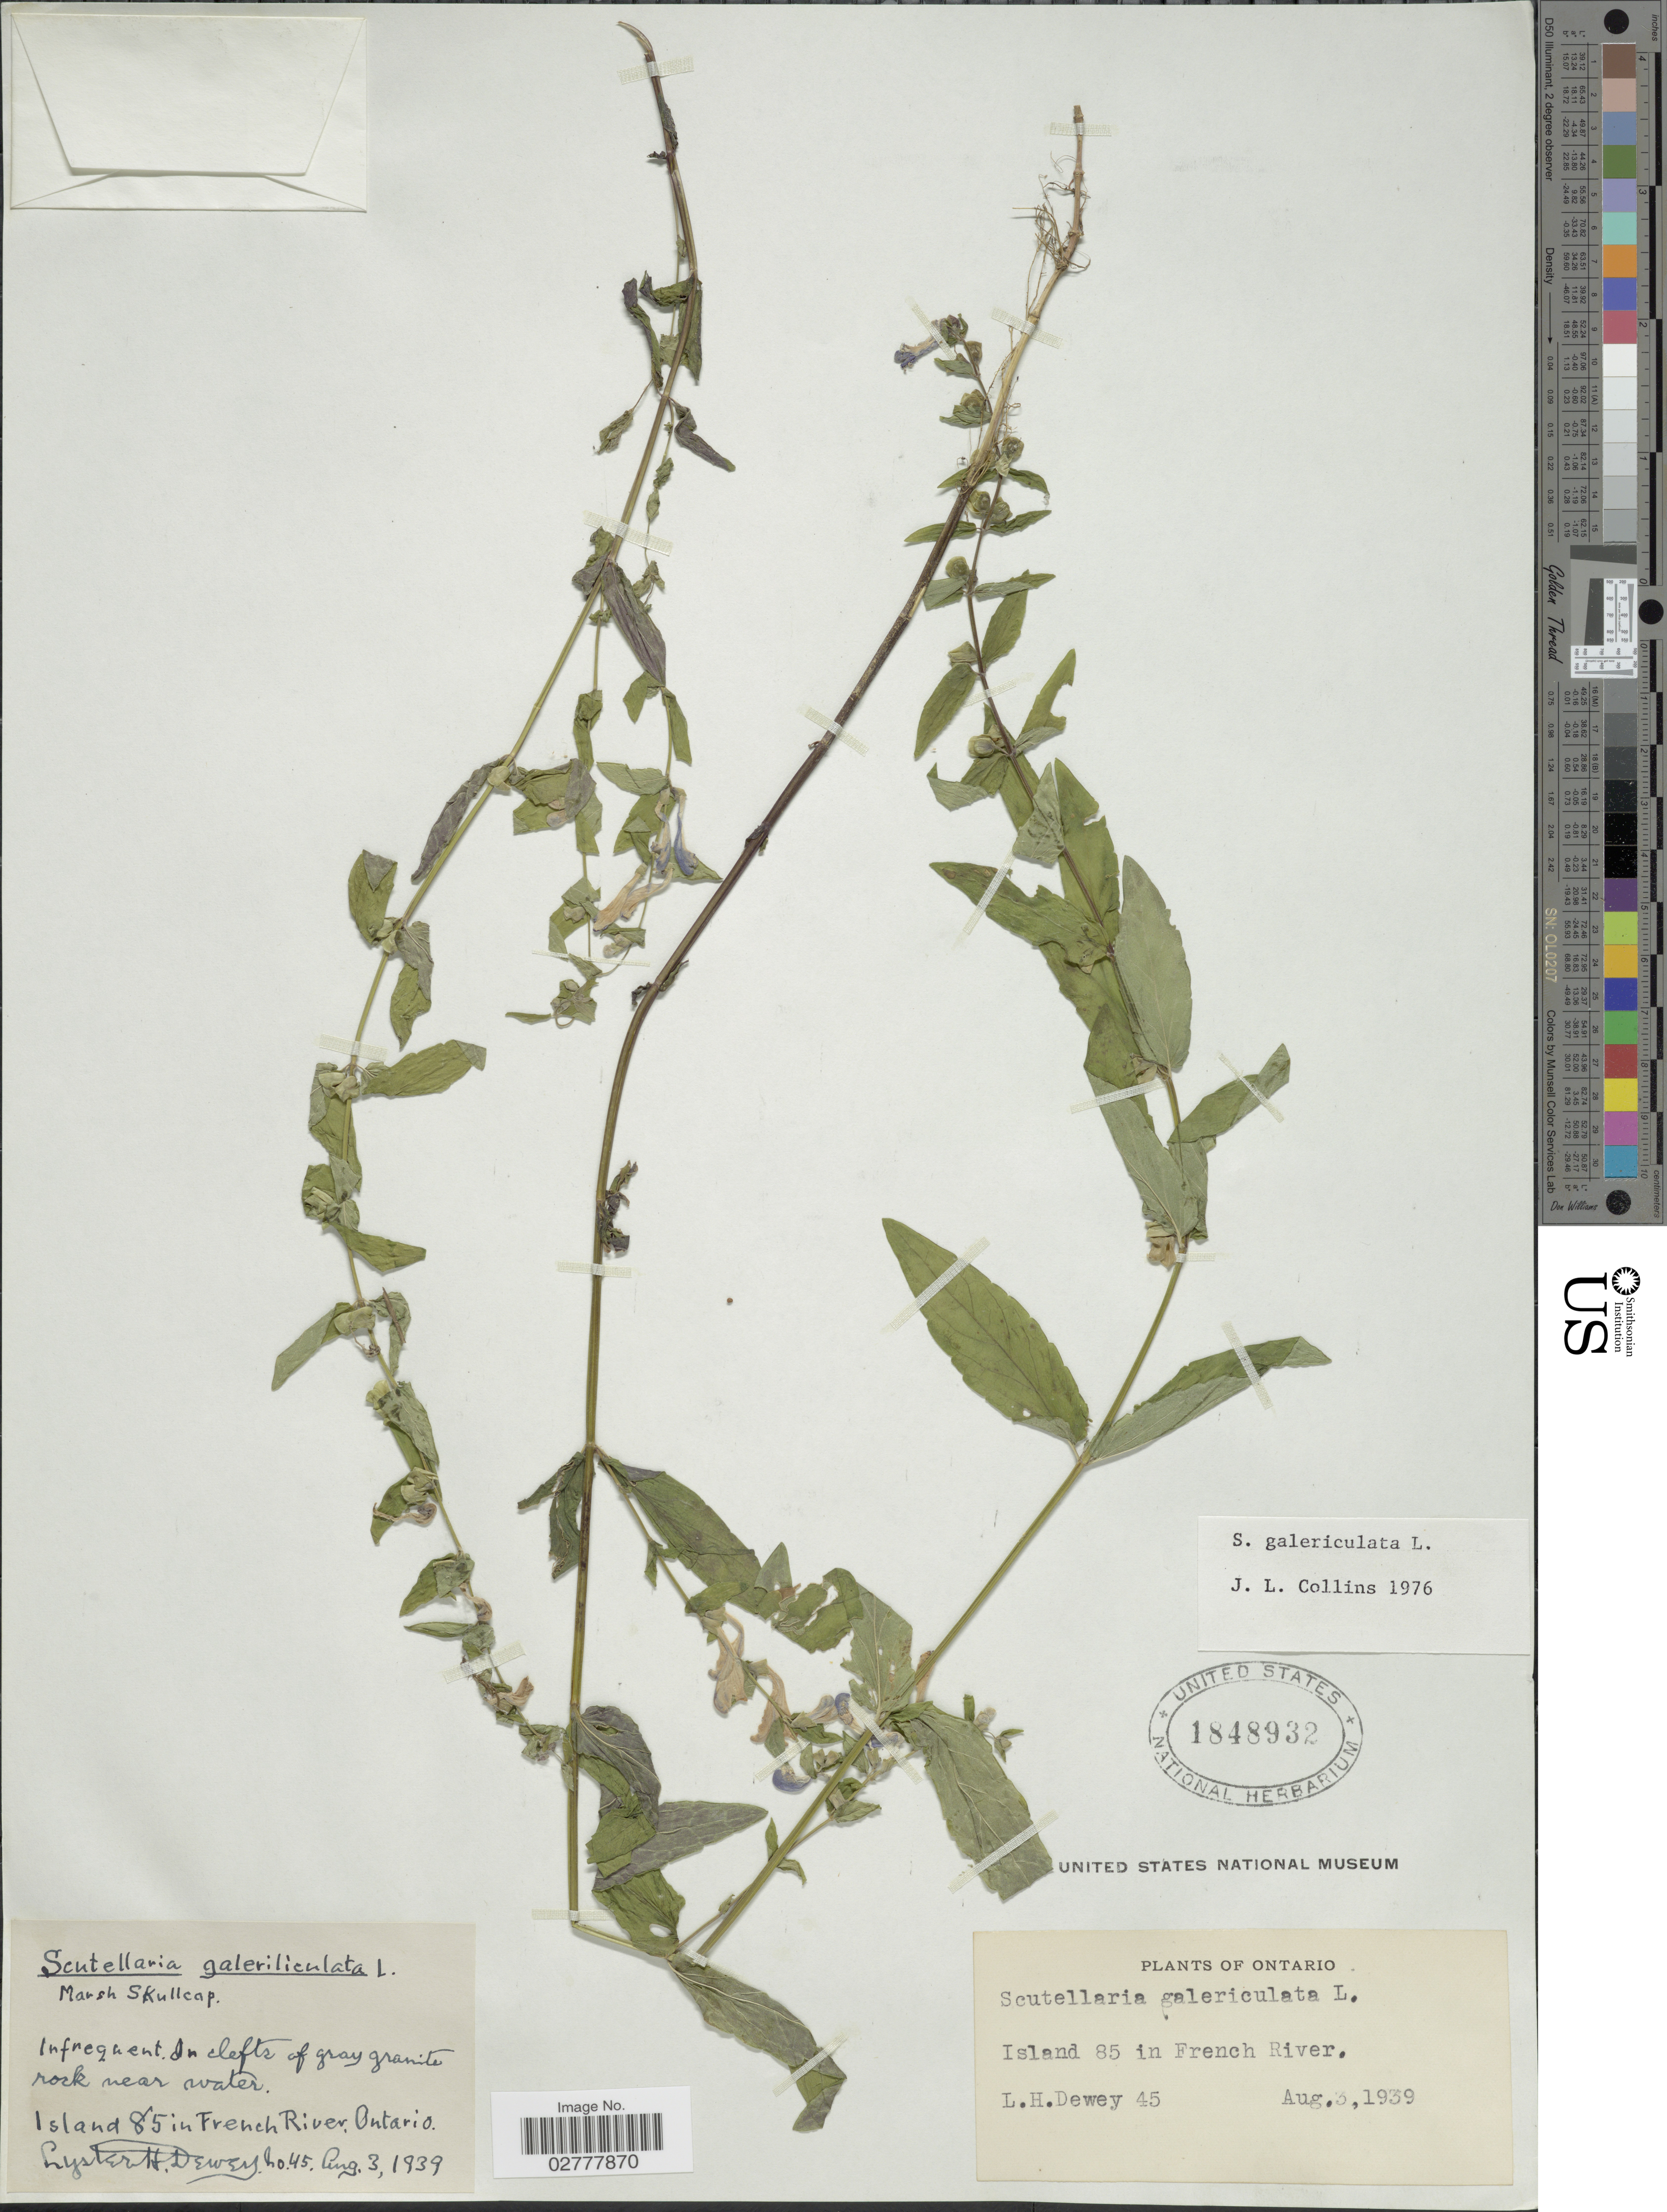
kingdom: Plantae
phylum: Tracheophyta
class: Magnoliopsida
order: Lamiales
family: Lamiaceae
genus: Scutellaria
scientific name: Scutellaria galericulata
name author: L.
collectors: L. H. Dewey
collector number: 45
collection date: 1939-08-03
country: Canada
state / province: Ontario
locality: Island 85 in Frech River.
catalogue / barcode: US 1848932